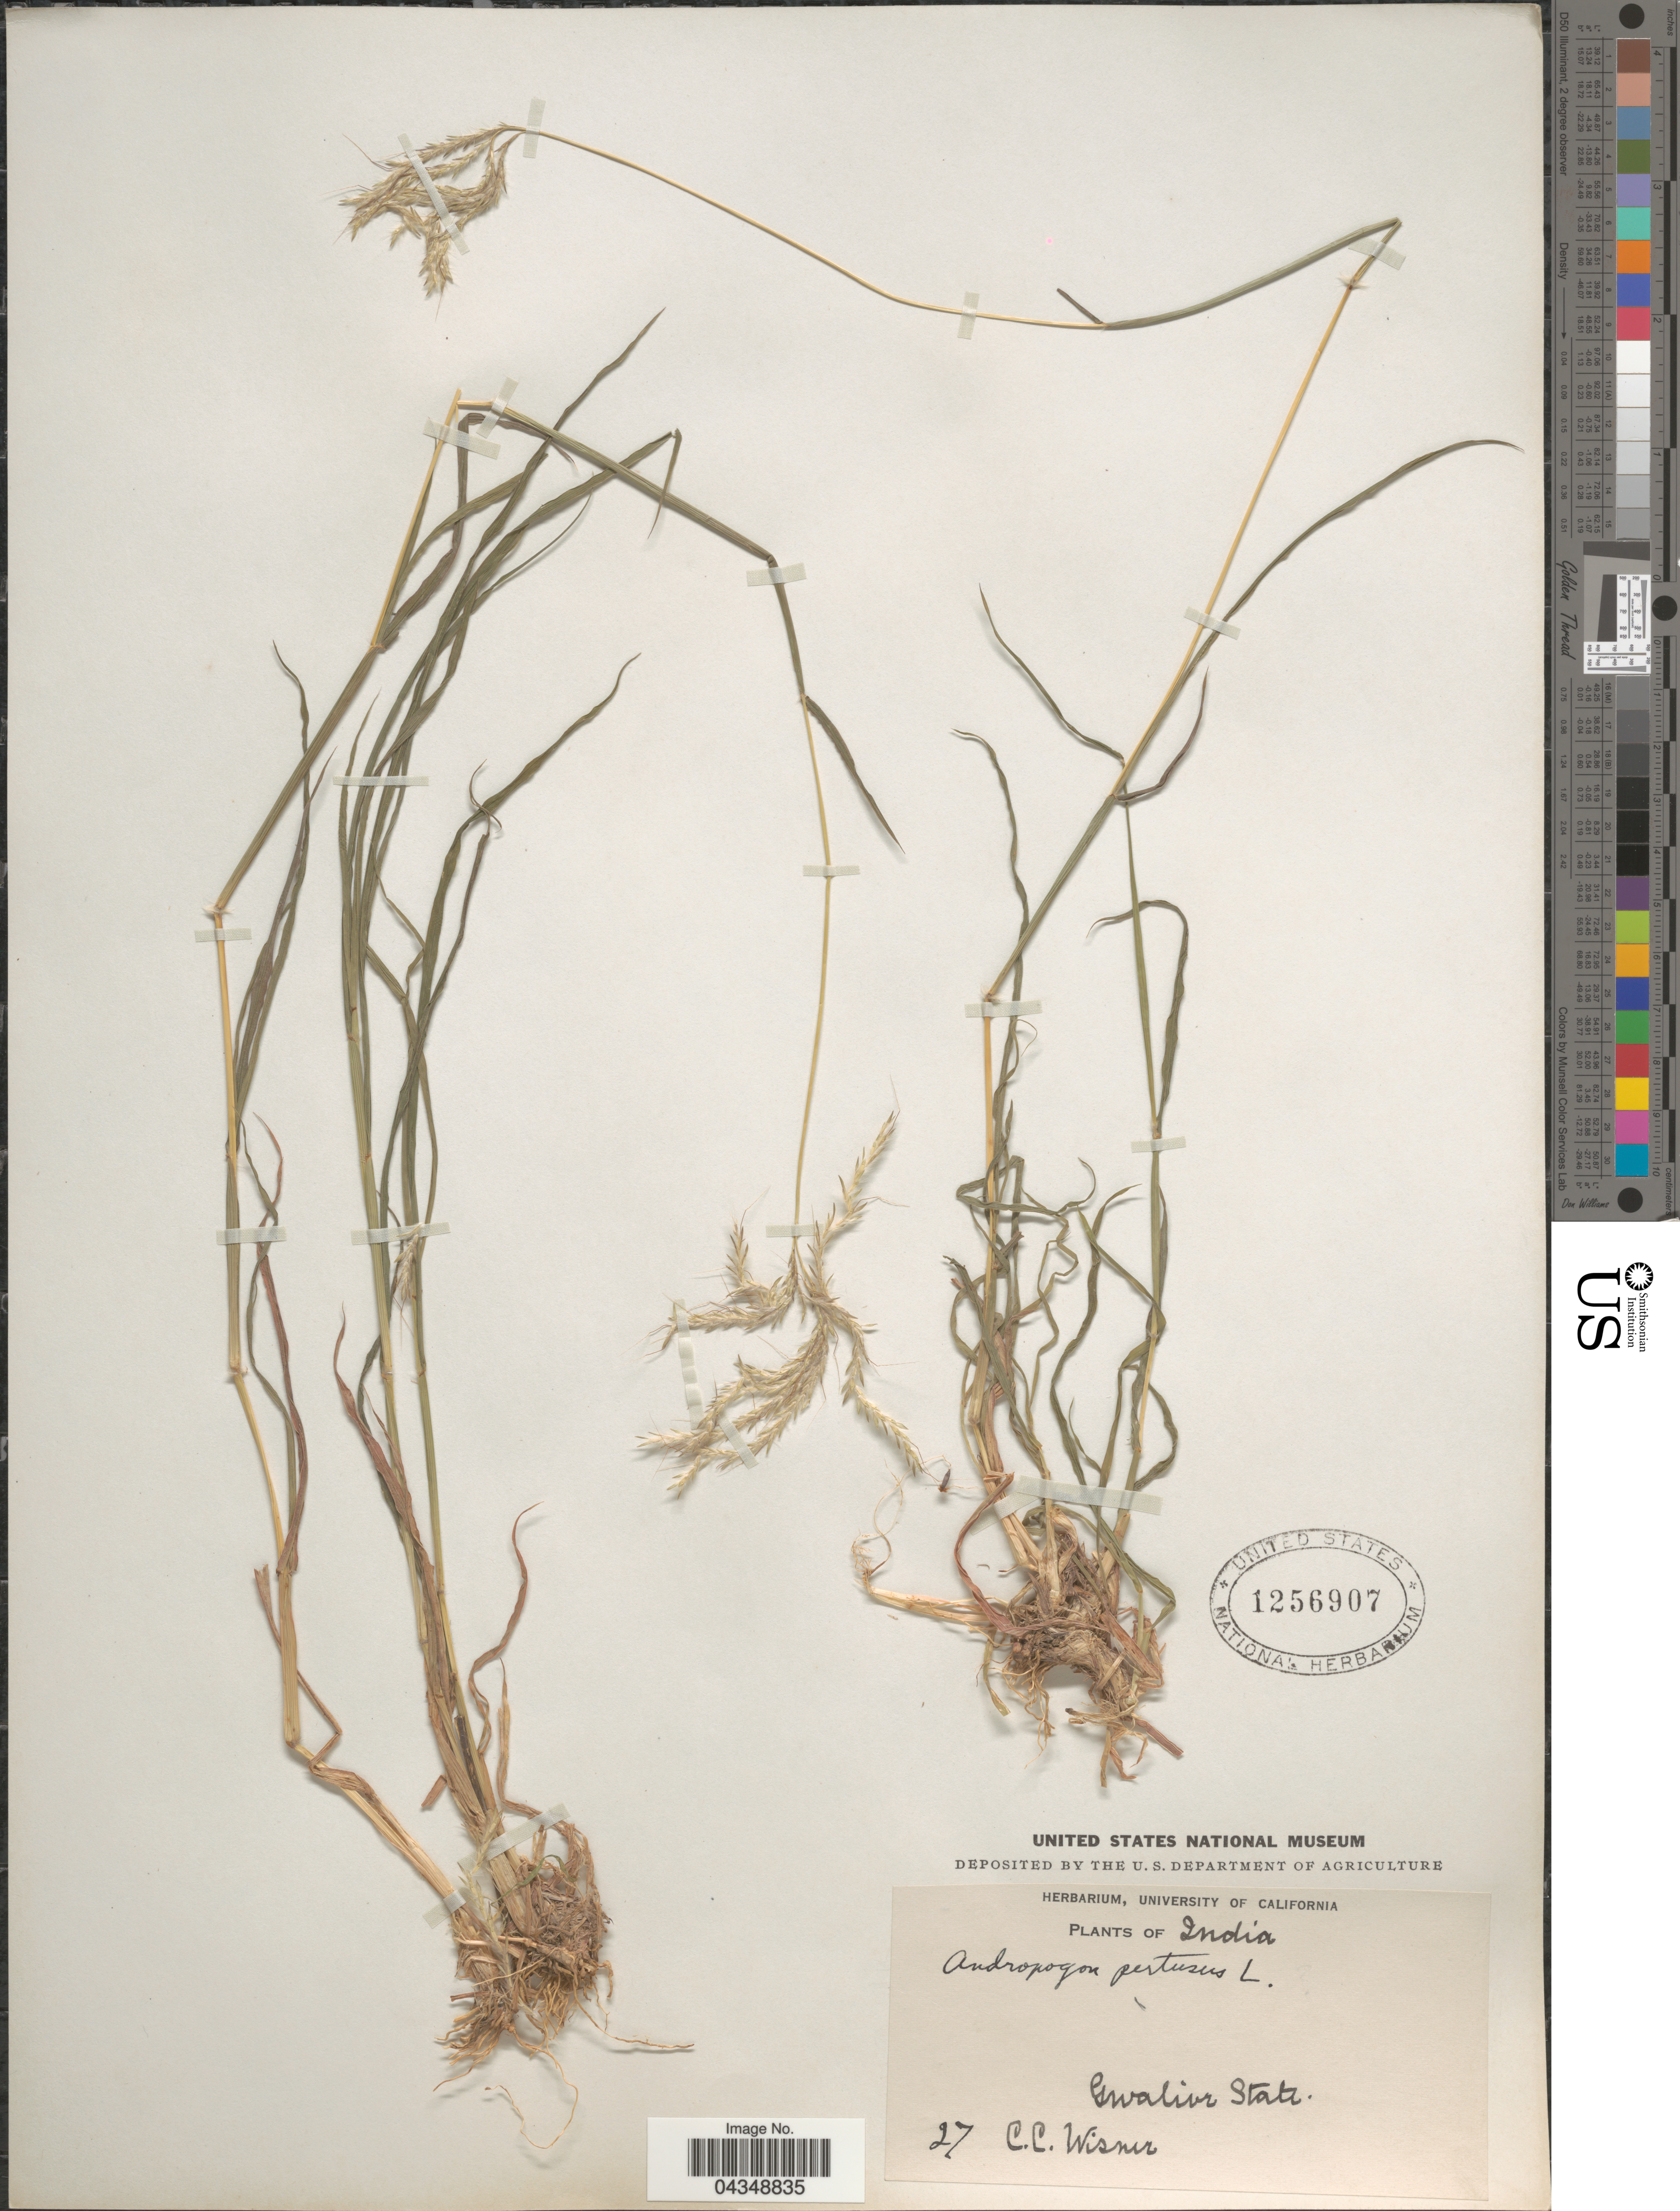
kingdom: Plantae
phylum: Tracheophyta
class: Liliopsida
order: Poales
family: Poaceae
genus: Bothriochloa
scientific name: Bothriochloa pertusa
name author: (L.) A. Camus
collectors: C. Wisner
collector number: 27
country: India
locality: Gwalior State.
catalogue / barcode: US 1256907